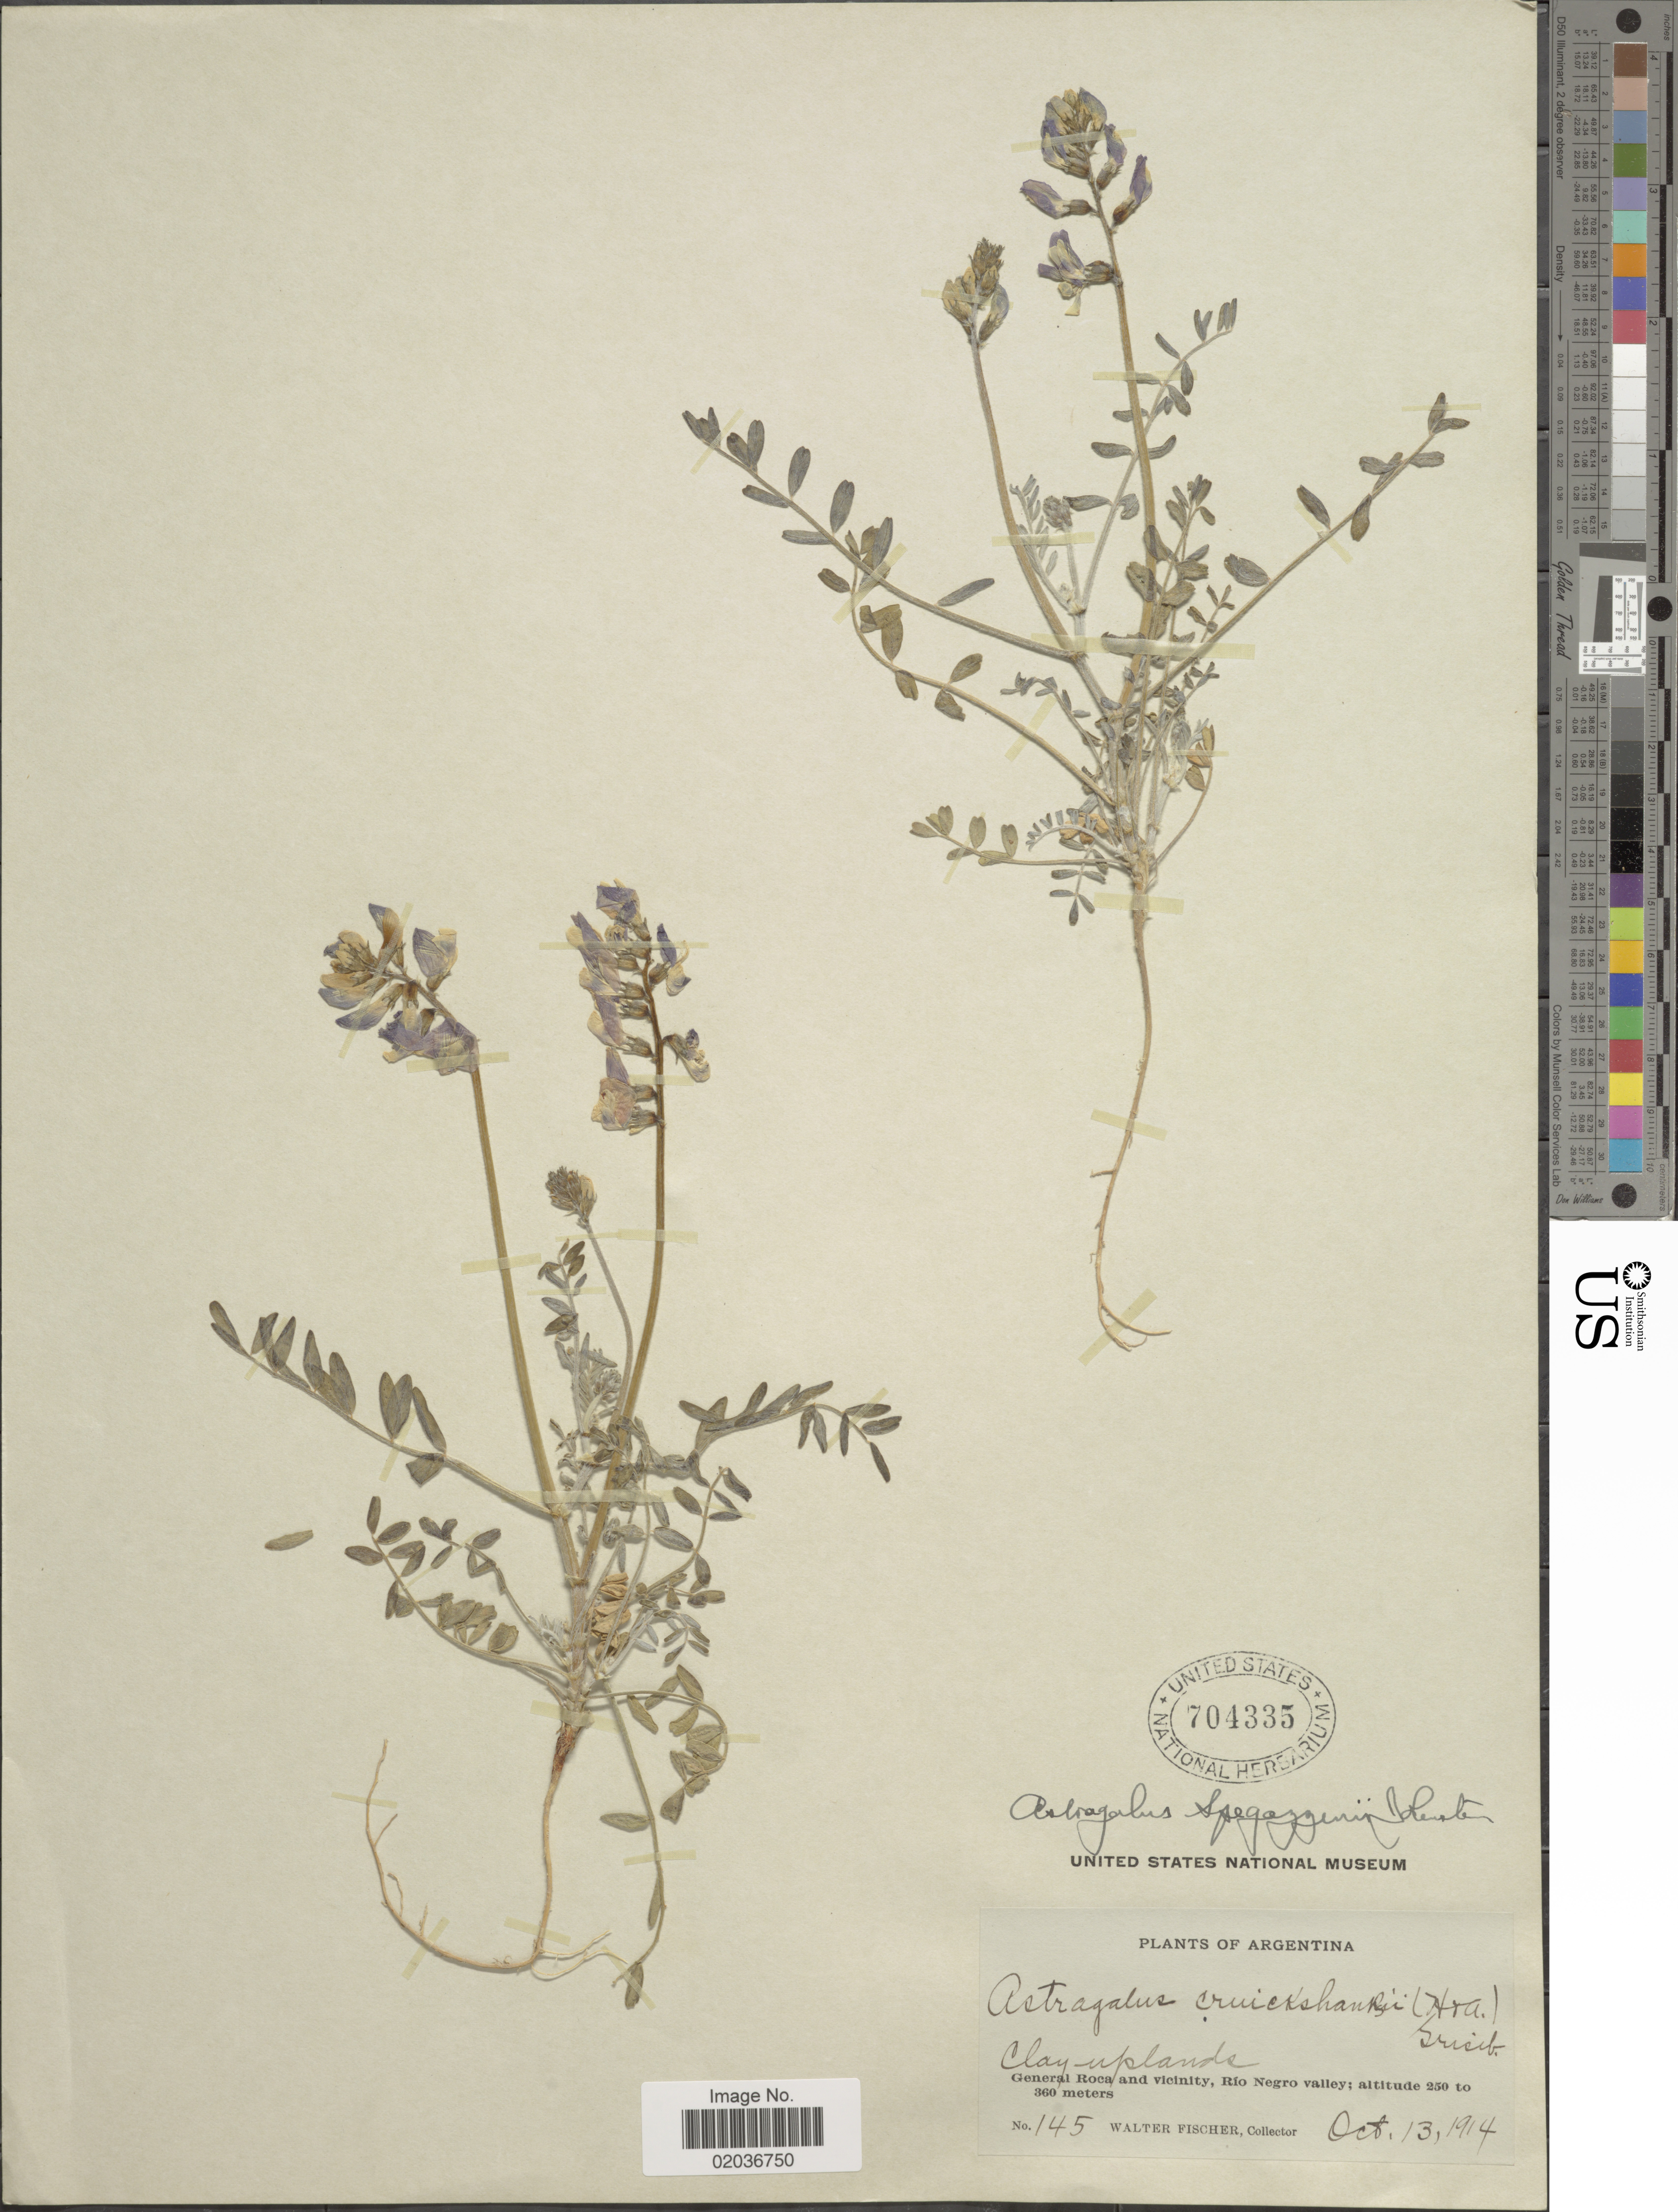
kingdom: Plantae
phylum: Tracheophyta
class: Magnoliopsida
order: Fabales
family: Fabaceae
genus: Astragalus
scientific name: Astragalus spegazzinii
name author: I.M. Johnst.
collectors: W. Fisher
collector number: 145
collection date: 1914-10-13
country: Argentina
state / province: Rio Negro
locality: Clay uplands, general Roca and vicinity, Río Negro valley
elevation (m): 250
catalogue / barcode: US 704335